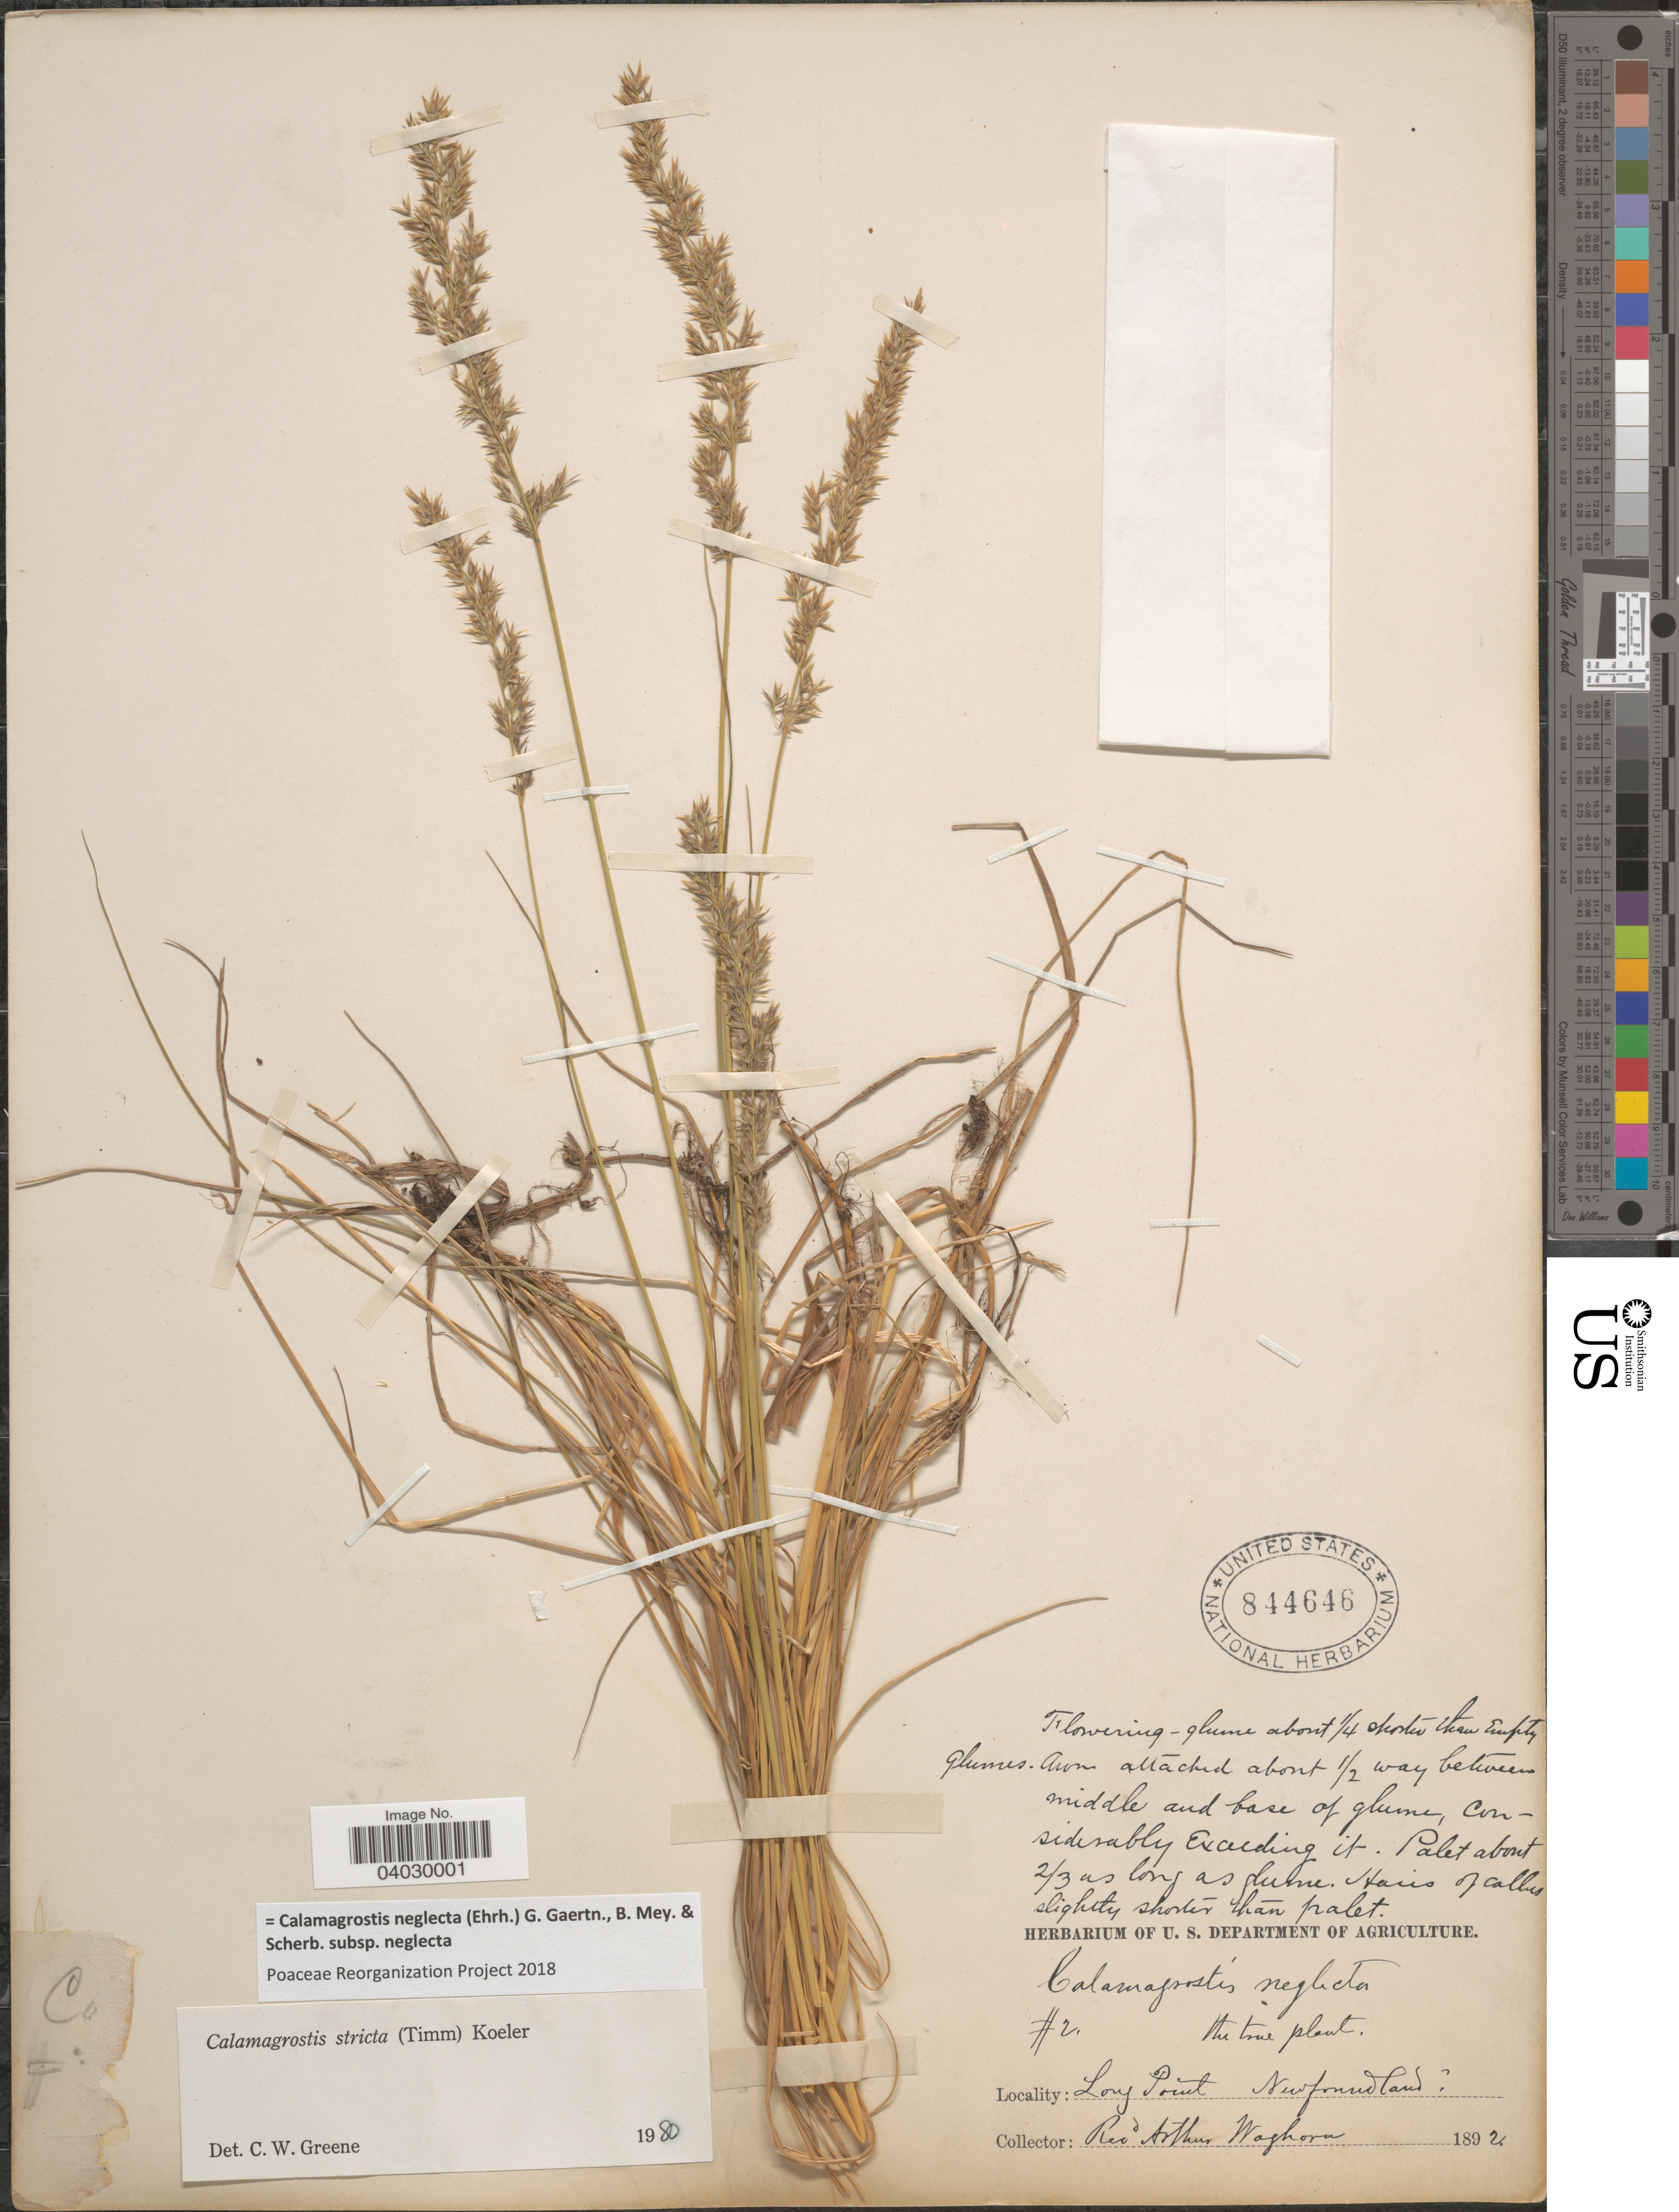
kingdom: Plantae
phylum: Tracheophyta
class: Liliopsida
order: Poales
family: Poaceae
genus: Calamagrostis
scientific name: Calamagrostis neglecta subsp. neglecta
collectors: A. Waghorne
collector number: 2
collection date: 1892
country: Canada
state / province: Newfoundland and Labrador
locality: Long Point.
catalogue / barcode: US 844646